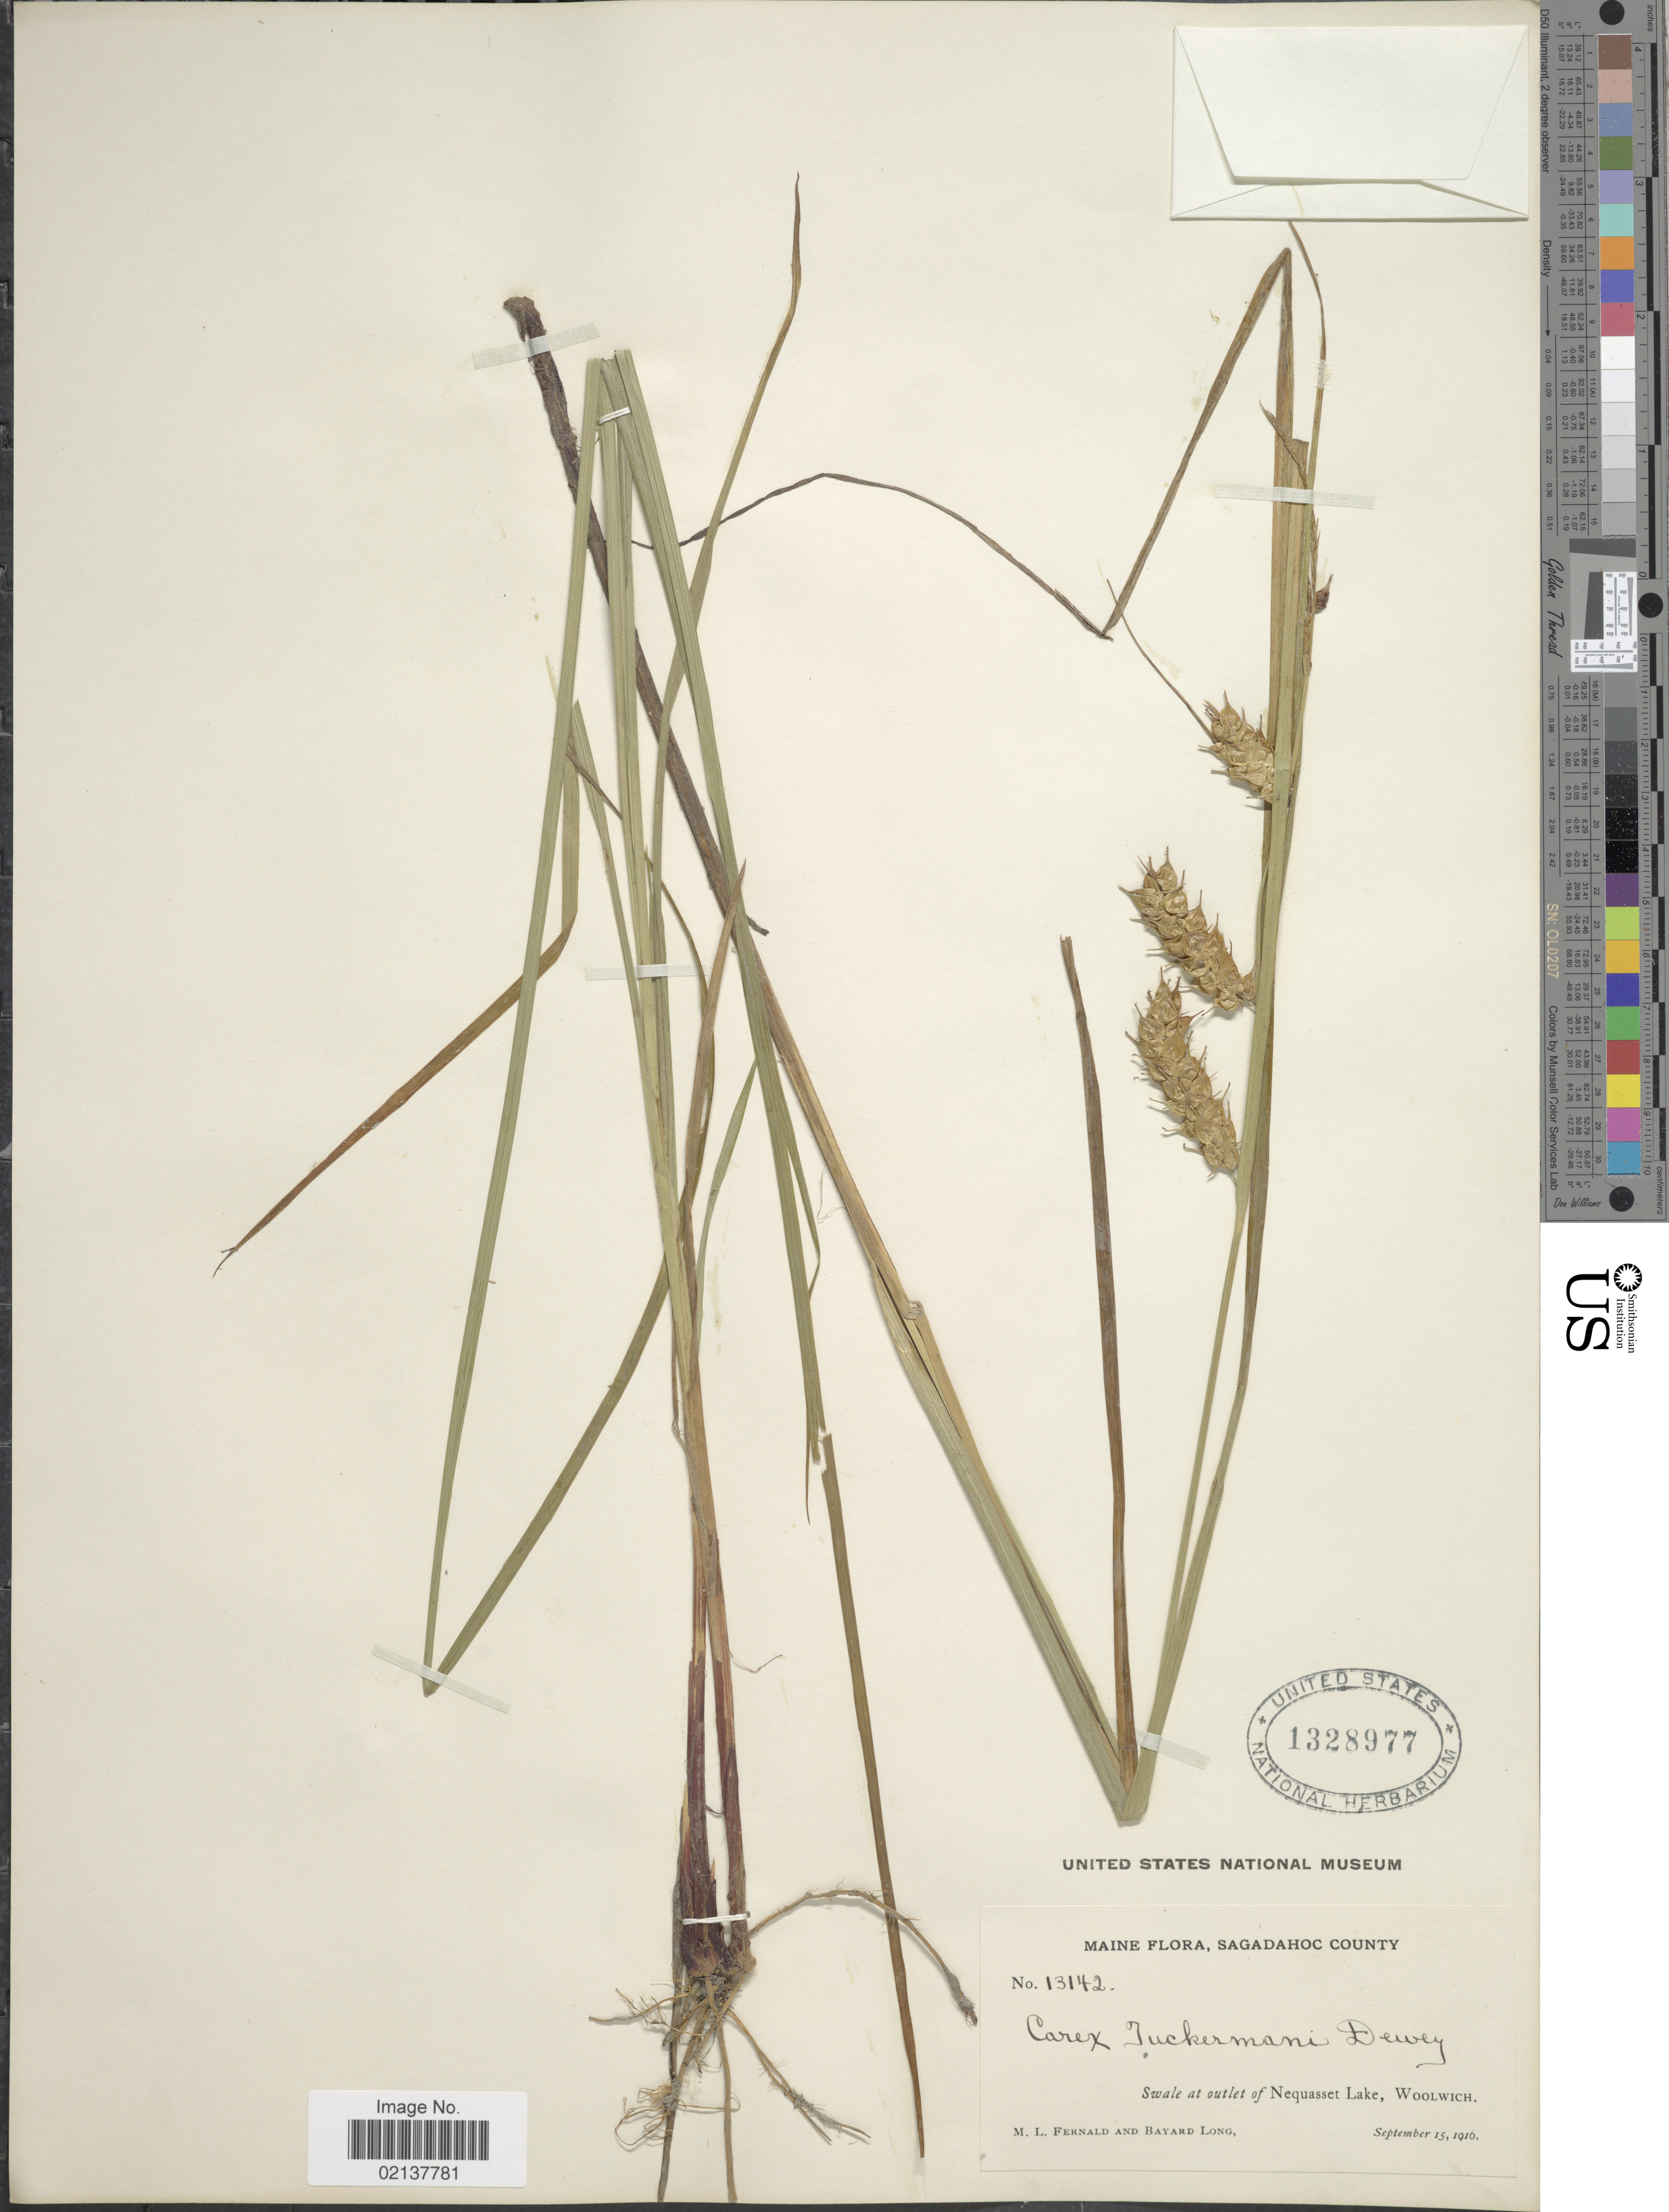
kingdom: Plantae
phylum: Tracheophyta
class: Liliopsida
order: Poales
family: Cyperaceae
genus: Carex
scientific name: Carex tuckermanii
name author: Boott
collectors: M. L. Fernald & B. Long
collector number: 13142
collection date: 1916-09-15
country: United States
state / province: Maine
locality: Sagadahoc County, Swale at outlet of Nequasset Lake, Woolwich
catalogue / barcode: US 1328977